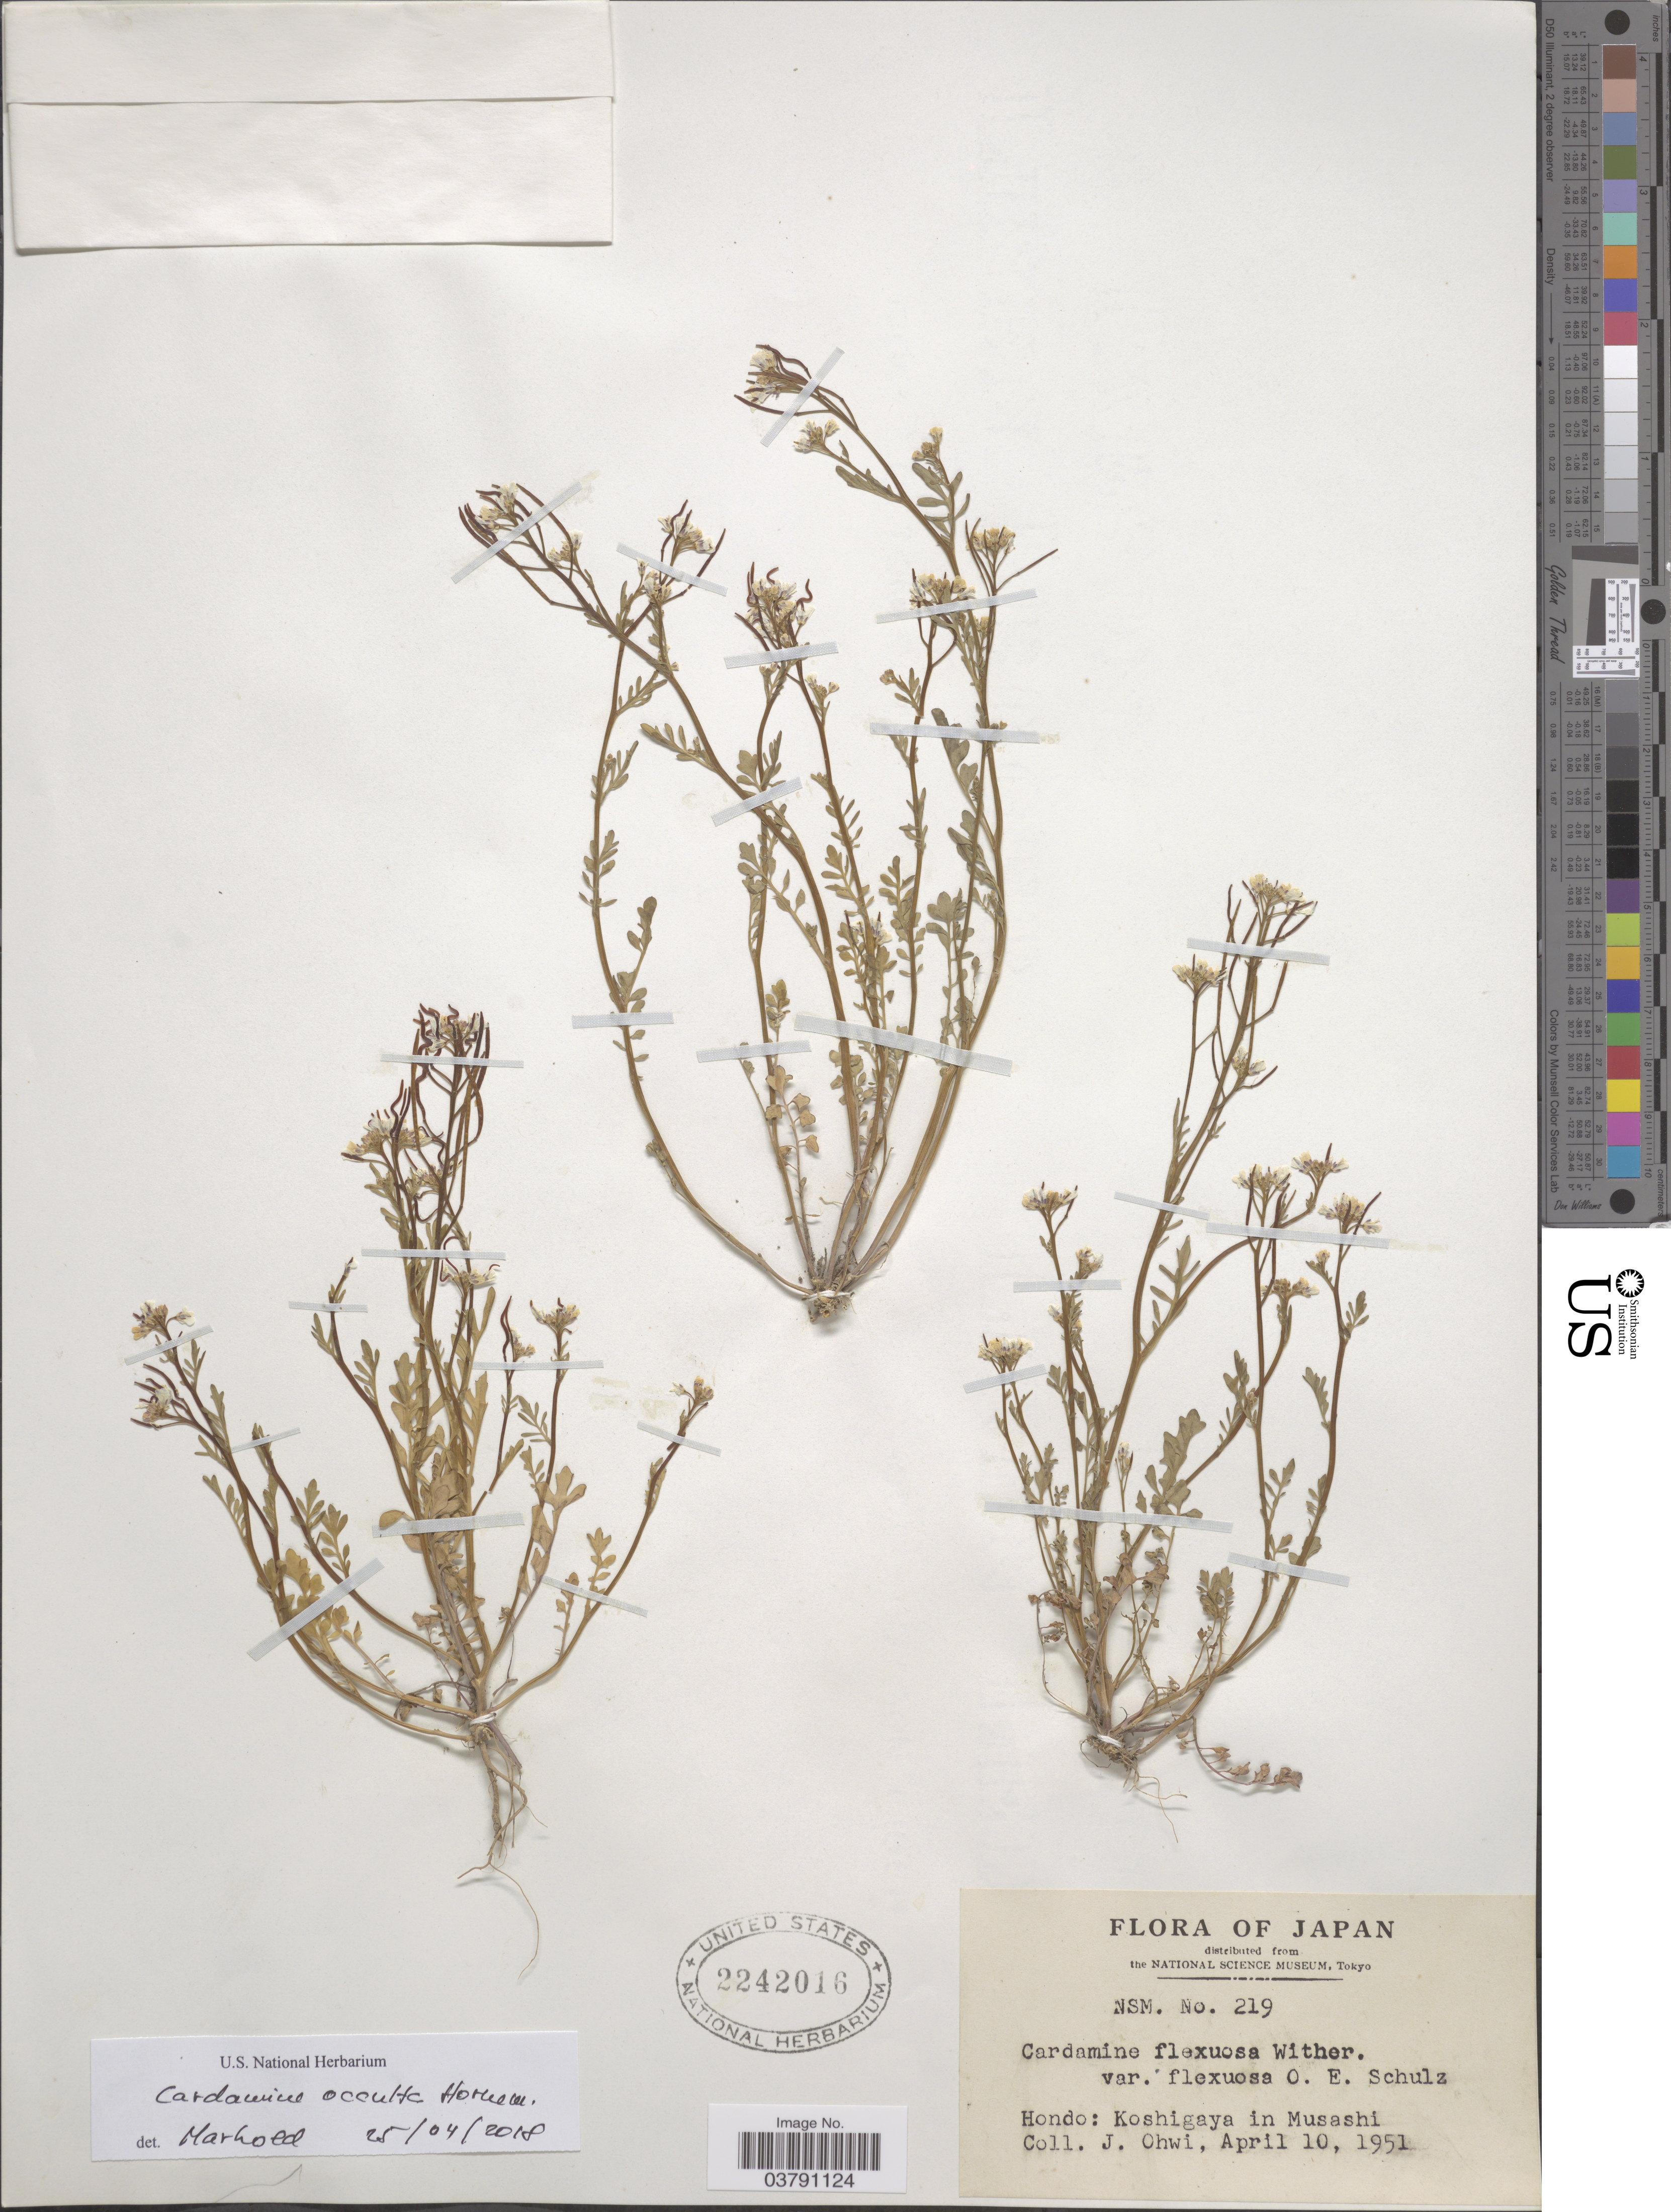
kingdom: Plantae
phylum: Tracheophyta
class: Magnoliopsida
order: Brassicales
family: Brassicaceae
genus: Cardamine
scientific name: Cardamine occulta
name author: Hornem.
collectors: J. Ohwi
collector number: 219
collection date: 1951-04-10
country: Japan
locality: Hondo: Koshigawa in Musashi.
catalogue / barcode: US 2242016